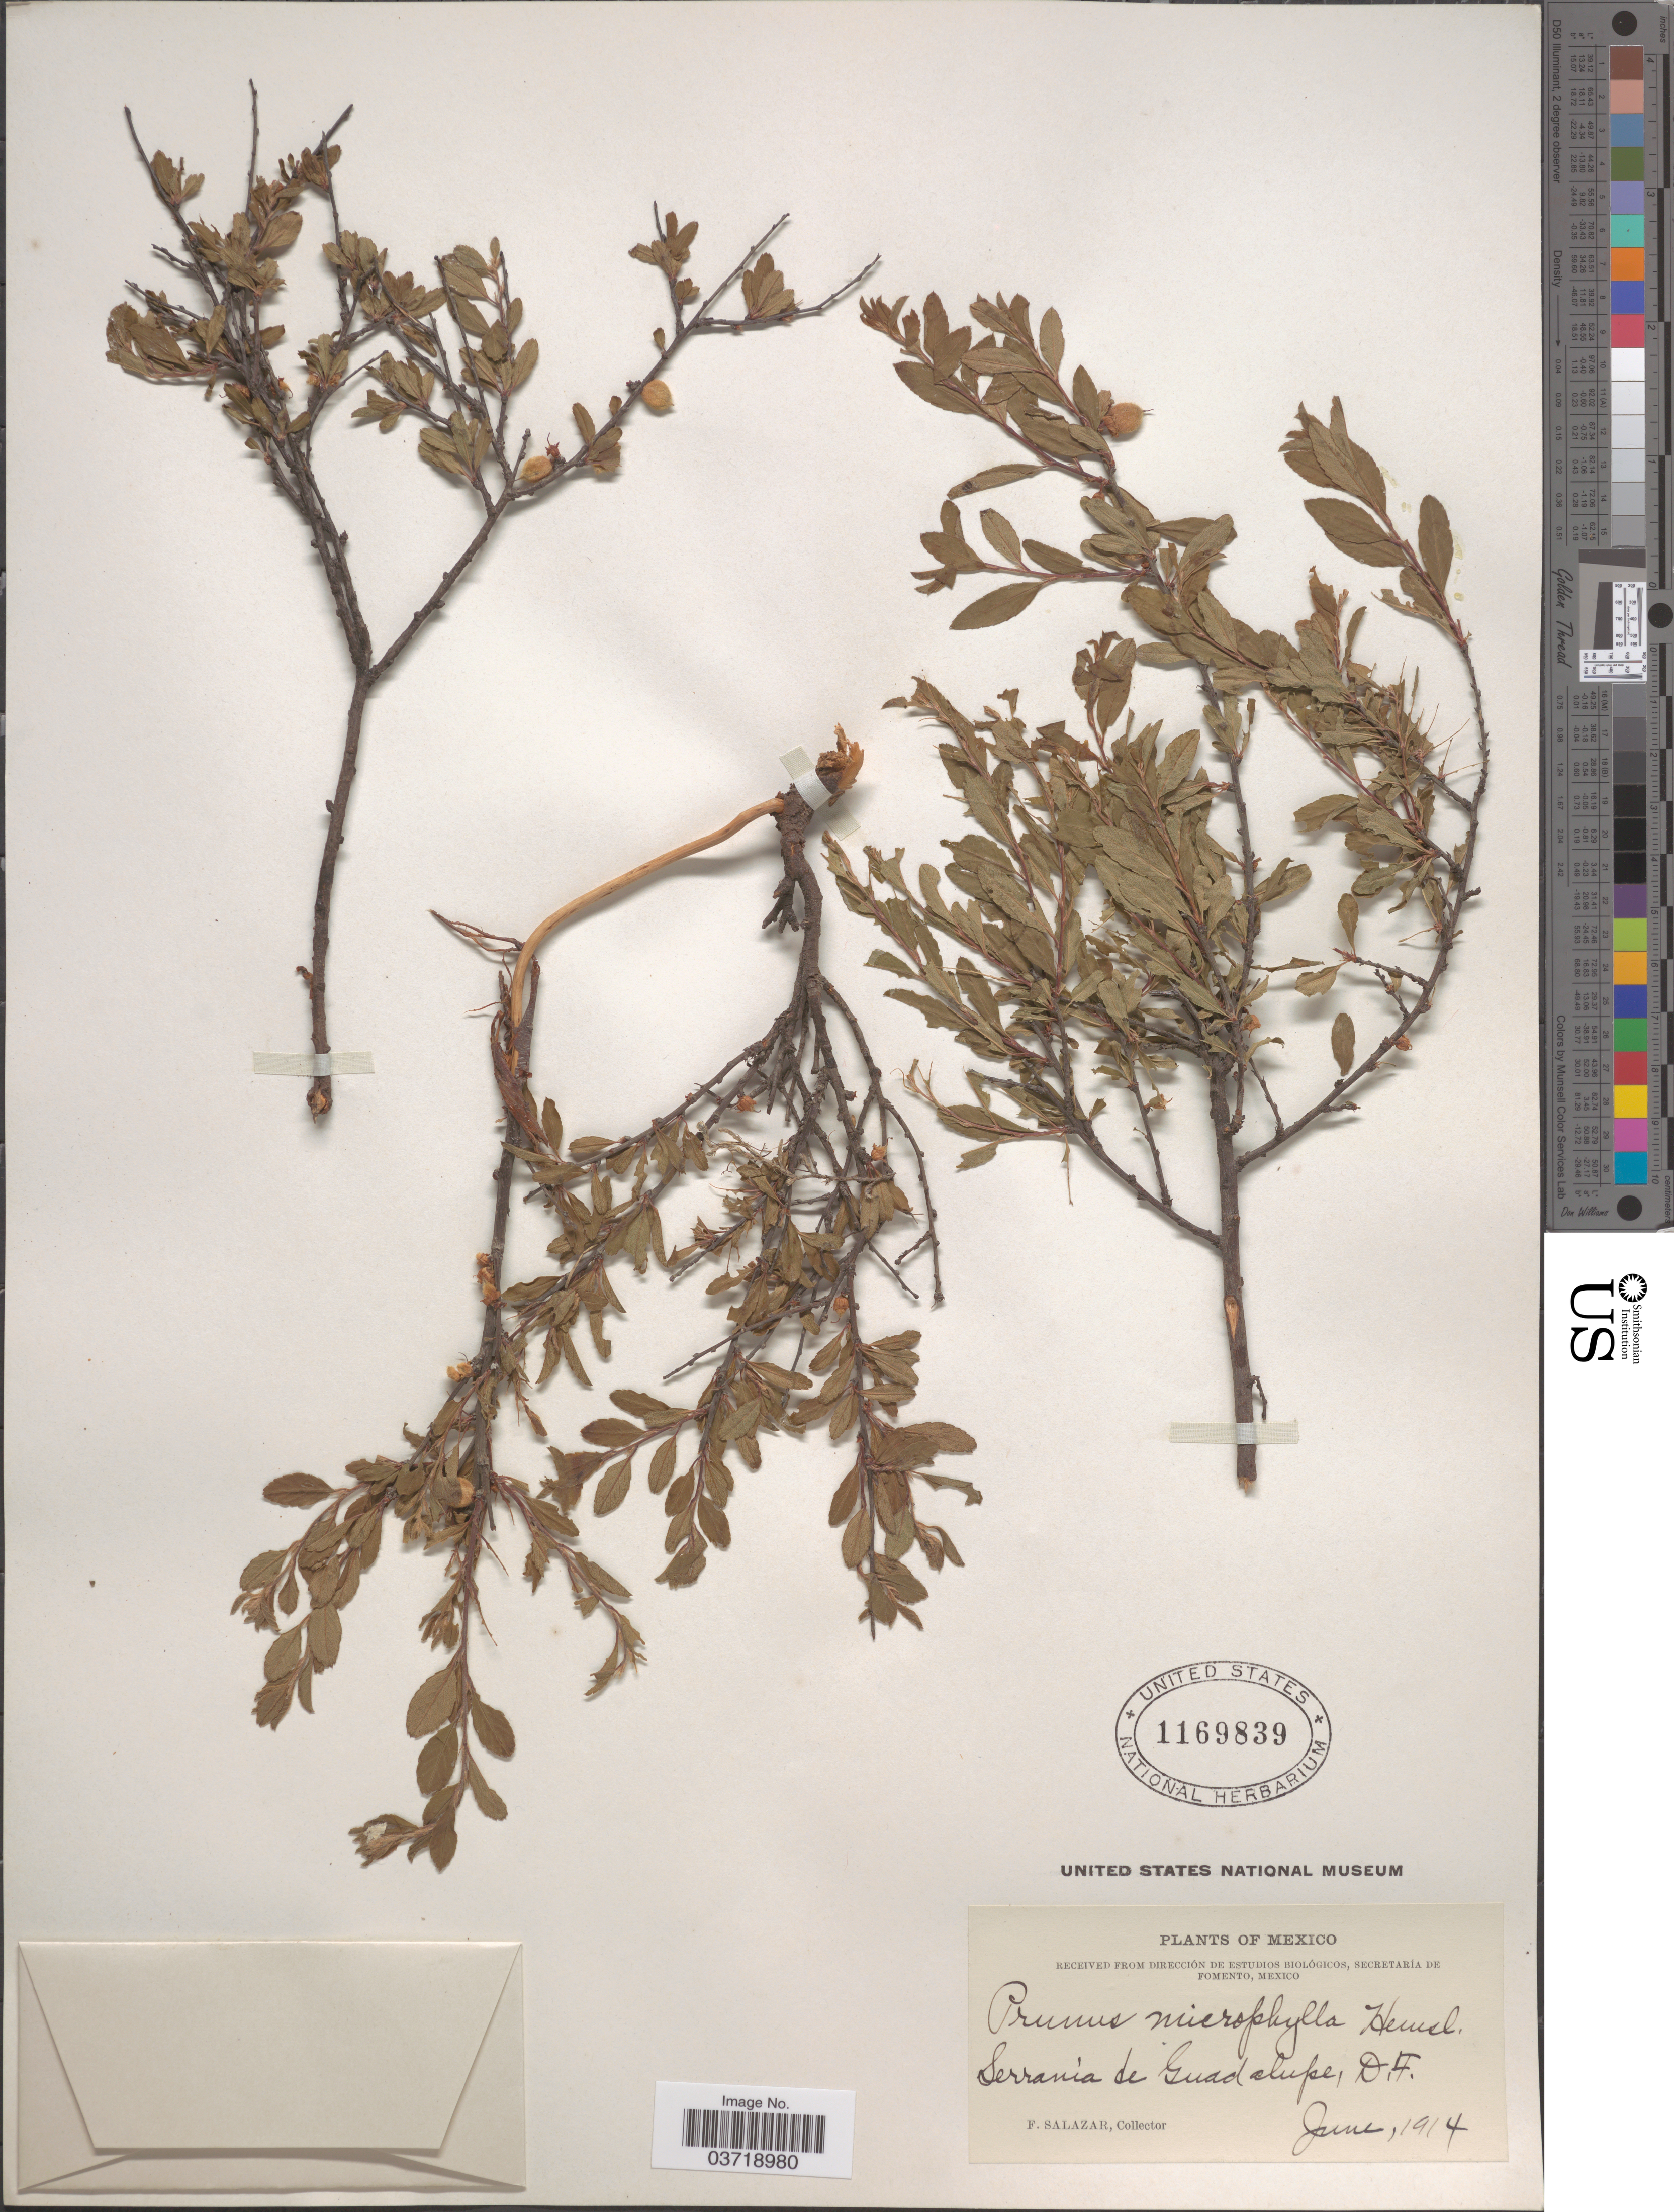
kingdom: Plantae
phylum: Tracheophyta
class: Magnoliopsida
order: Rosales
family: Rosaceae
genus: Prunus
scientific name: Prunus microphylla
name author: (Kunth) Hemsl.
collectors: F. Salazar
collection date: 1914-06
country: Mexico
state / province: Distrito Federal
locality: Serrania de Guadalupe.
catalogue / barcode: US 1169839